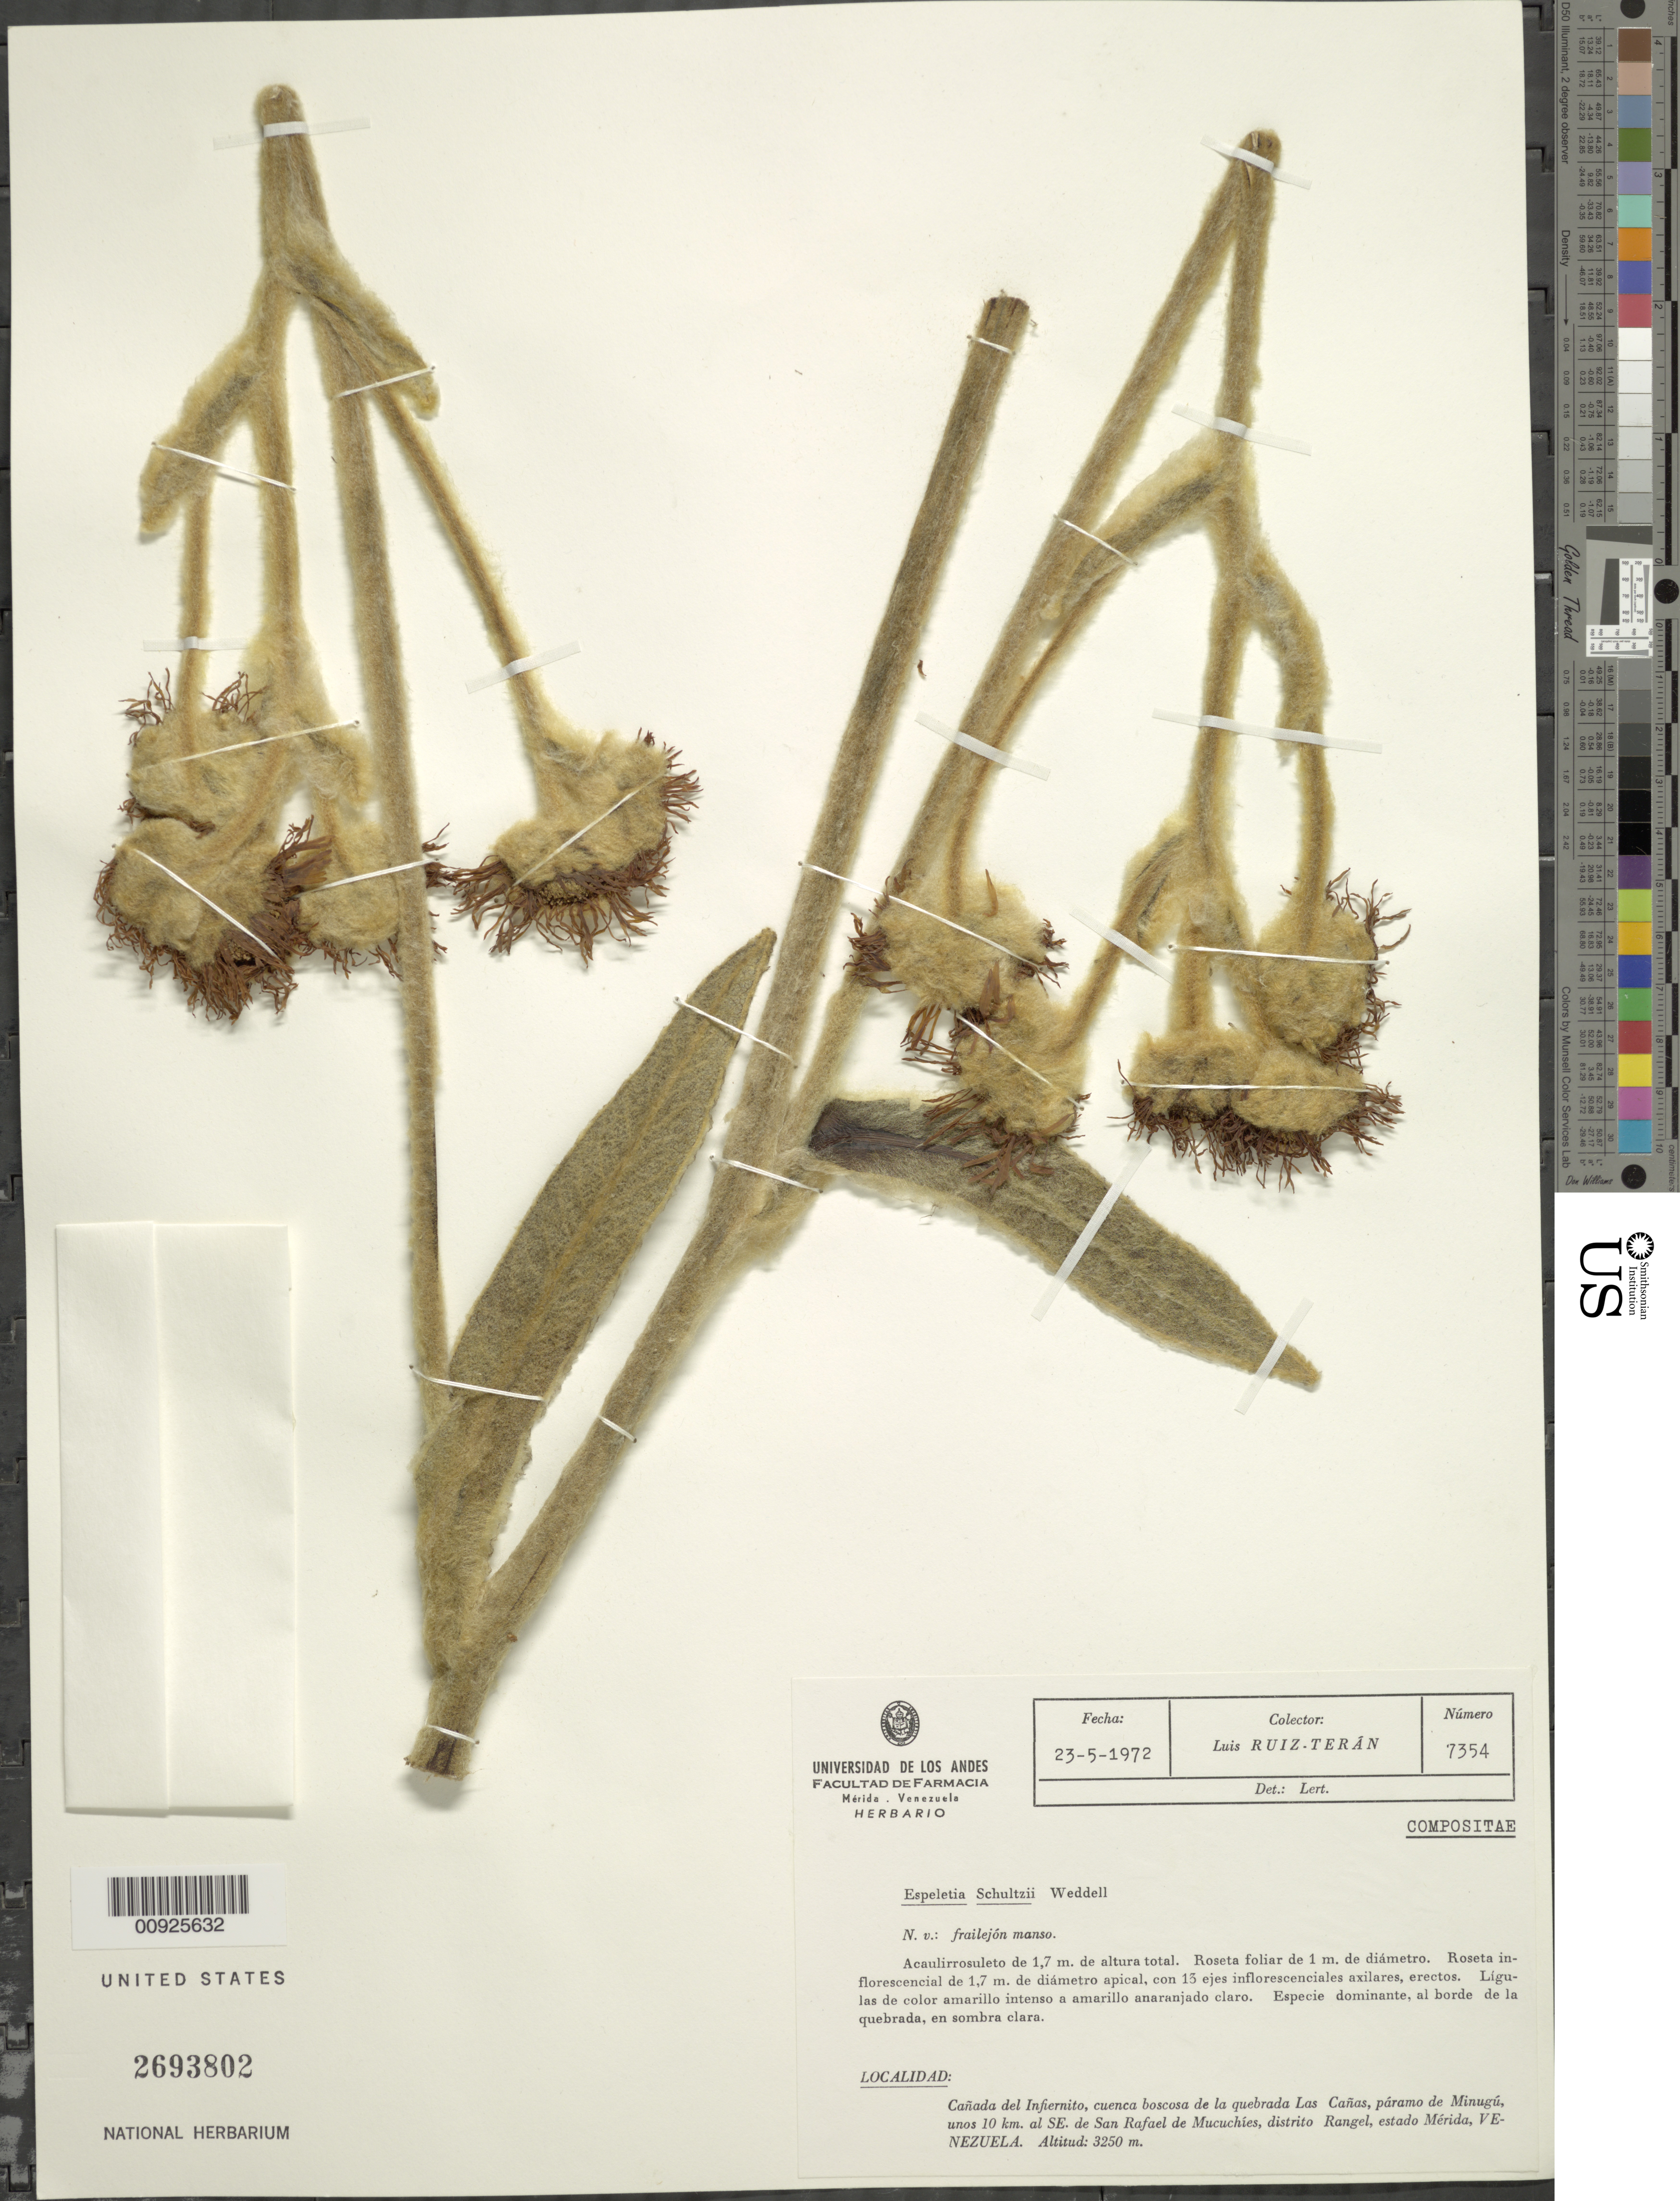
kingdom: Plantae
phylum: Tracheophyta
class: Magnoliopsida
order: Asterales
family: Asteraceae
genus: Espeletia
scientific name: Espeletia schultzii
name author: Wedd.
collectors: L. E. Ruíz-Terán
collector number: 7354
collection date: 1972-05-23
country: Venezuela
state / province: Mérida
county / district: Rangel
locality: P. de Minugú. Cañada del Infiernito, cuenca boscosa de la quebrada Las Cañas, páramo de Minugú, unos 10 km al SE de san Rafael de Mucuchíes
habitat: Especie dominante, al borde de una quebrada en sombra clara.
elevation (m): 3250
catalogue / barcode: US 2693802